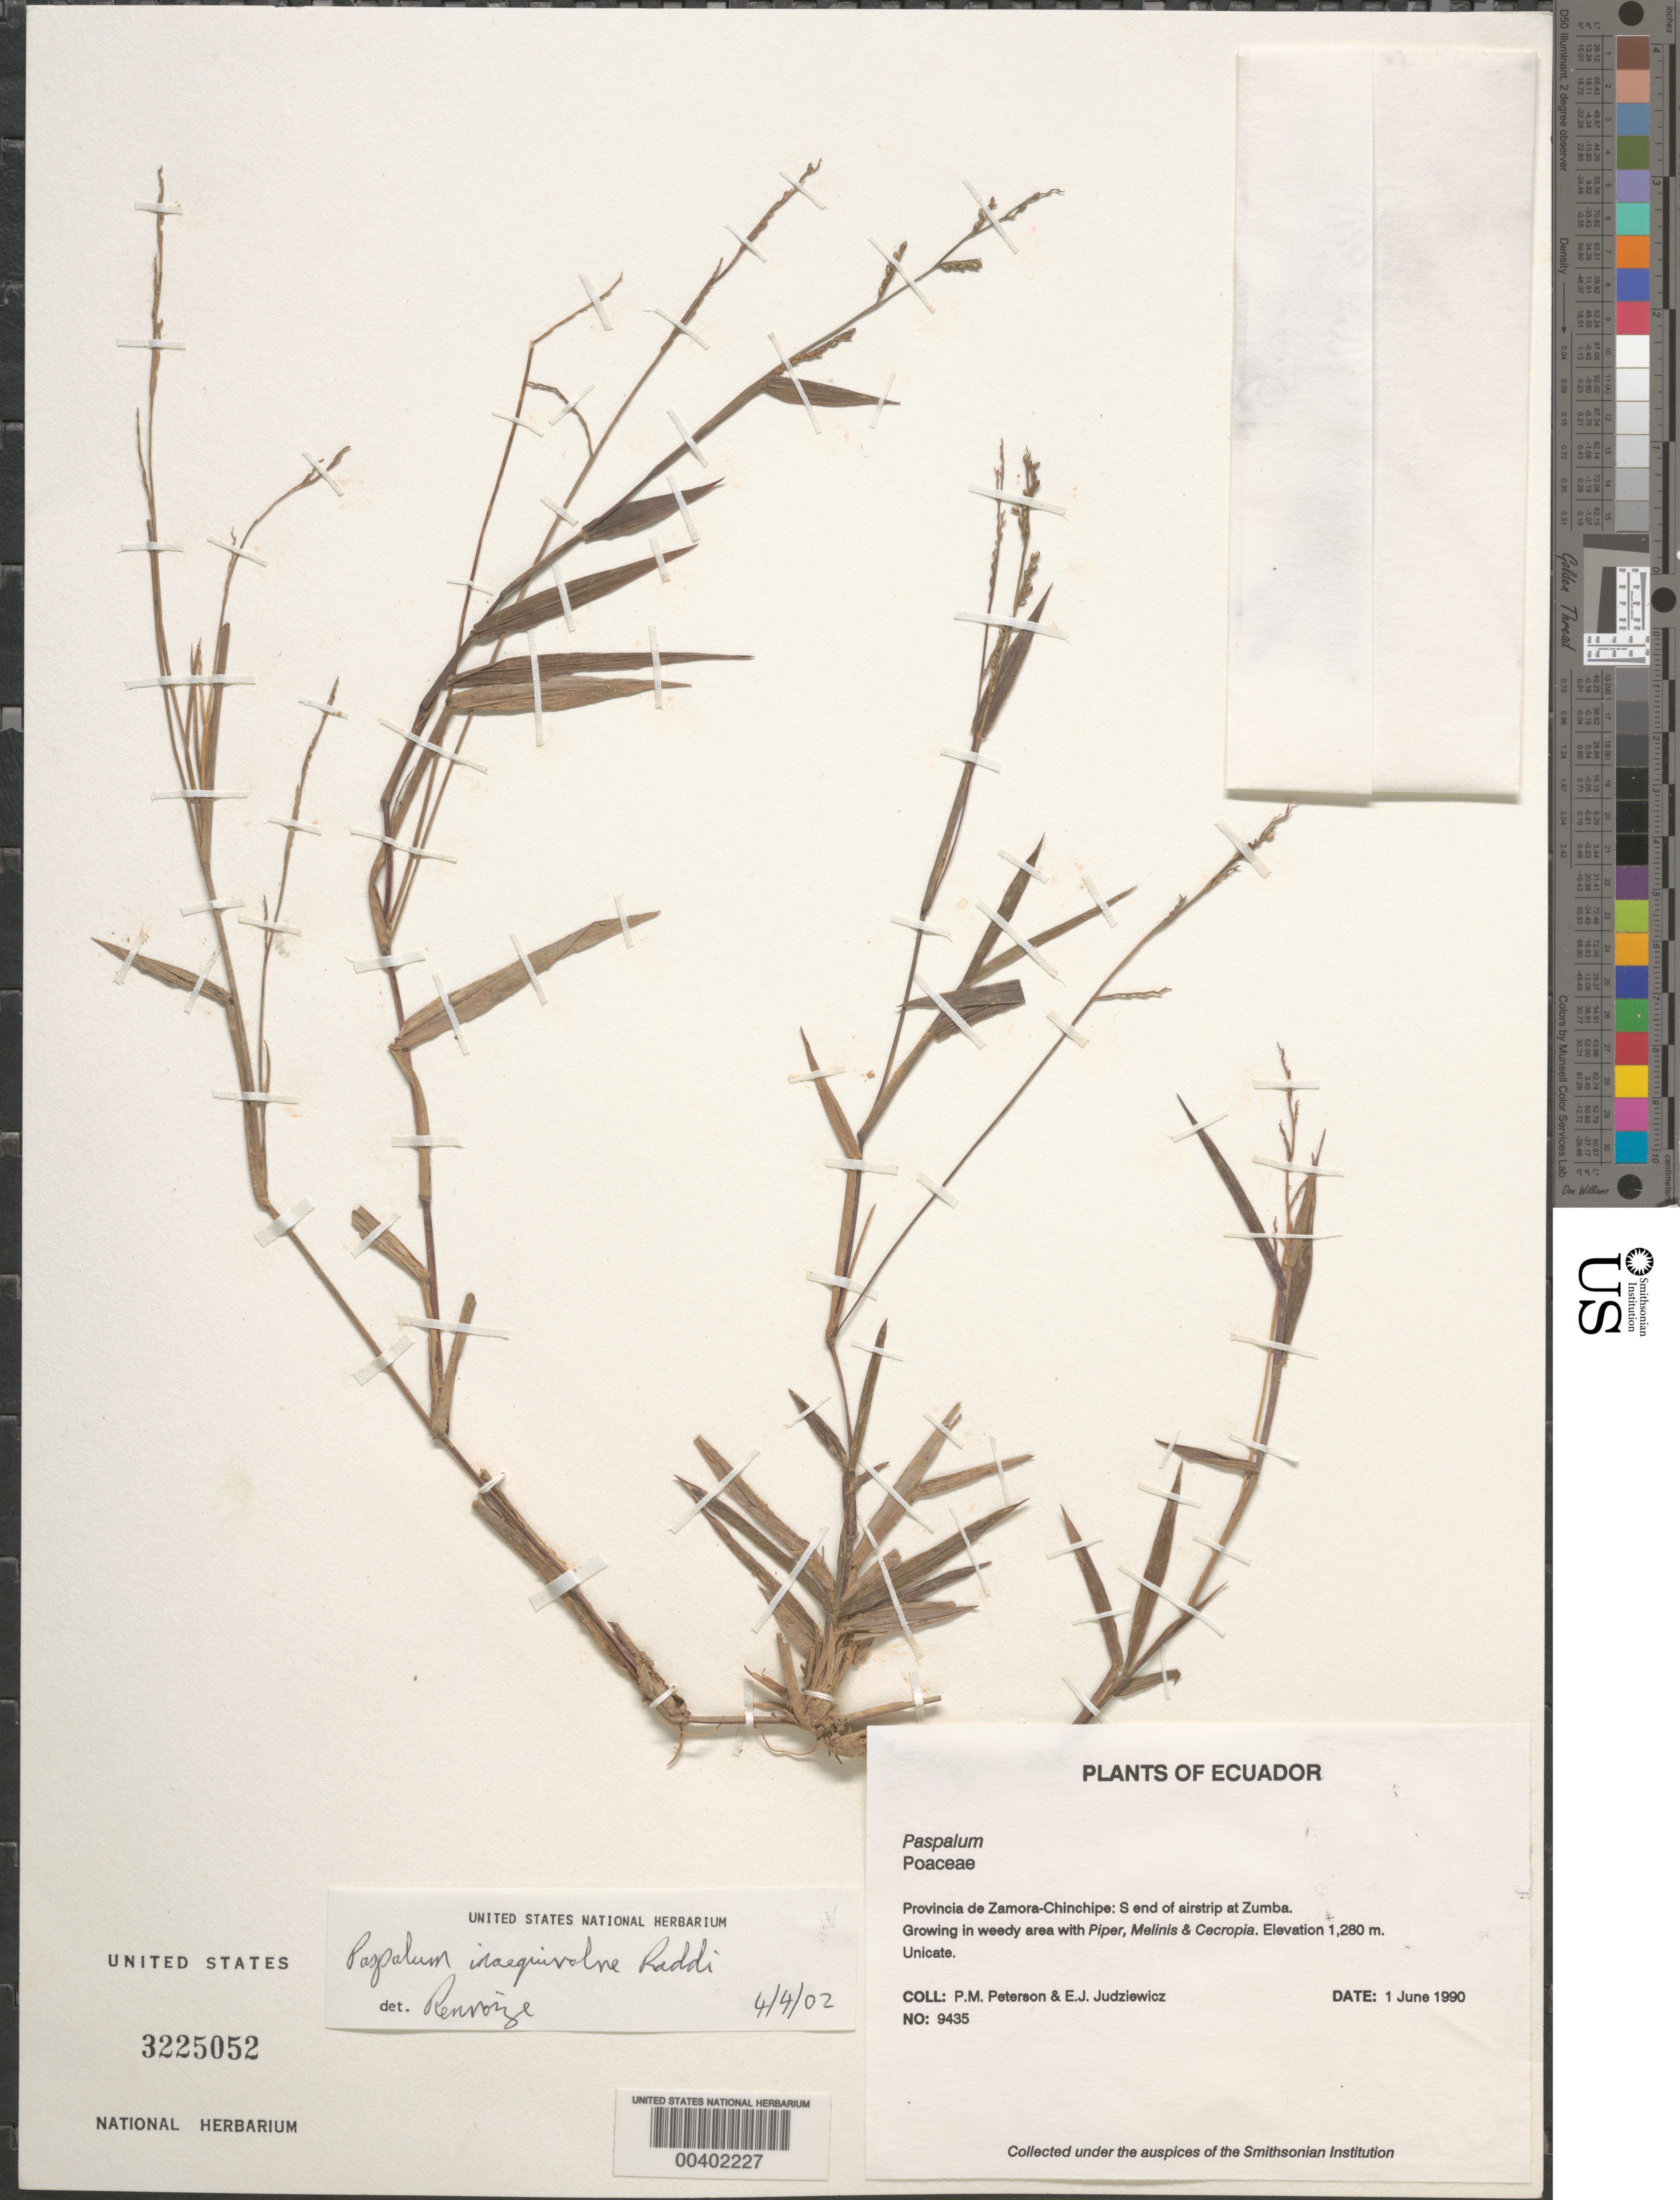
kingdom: Plantae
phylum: Tracheophyta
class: Liliopsida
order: Poales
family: Poaceae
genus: Paspalum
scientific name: Paspalum inaequivalve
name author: Raddi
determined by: Renvoize, S. A.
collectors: P. M. Peterson & E. J. Judziewicz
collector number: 09435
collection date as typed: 01 Jun 1990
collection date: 1990-06-01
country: Ecuador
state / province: Zamora-Chinchipe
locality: S end of airstrip at Zumba.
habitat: Growing in weedy area with Piper, Melinis & Cecropia.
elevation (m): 1280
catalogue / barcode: US 3225052